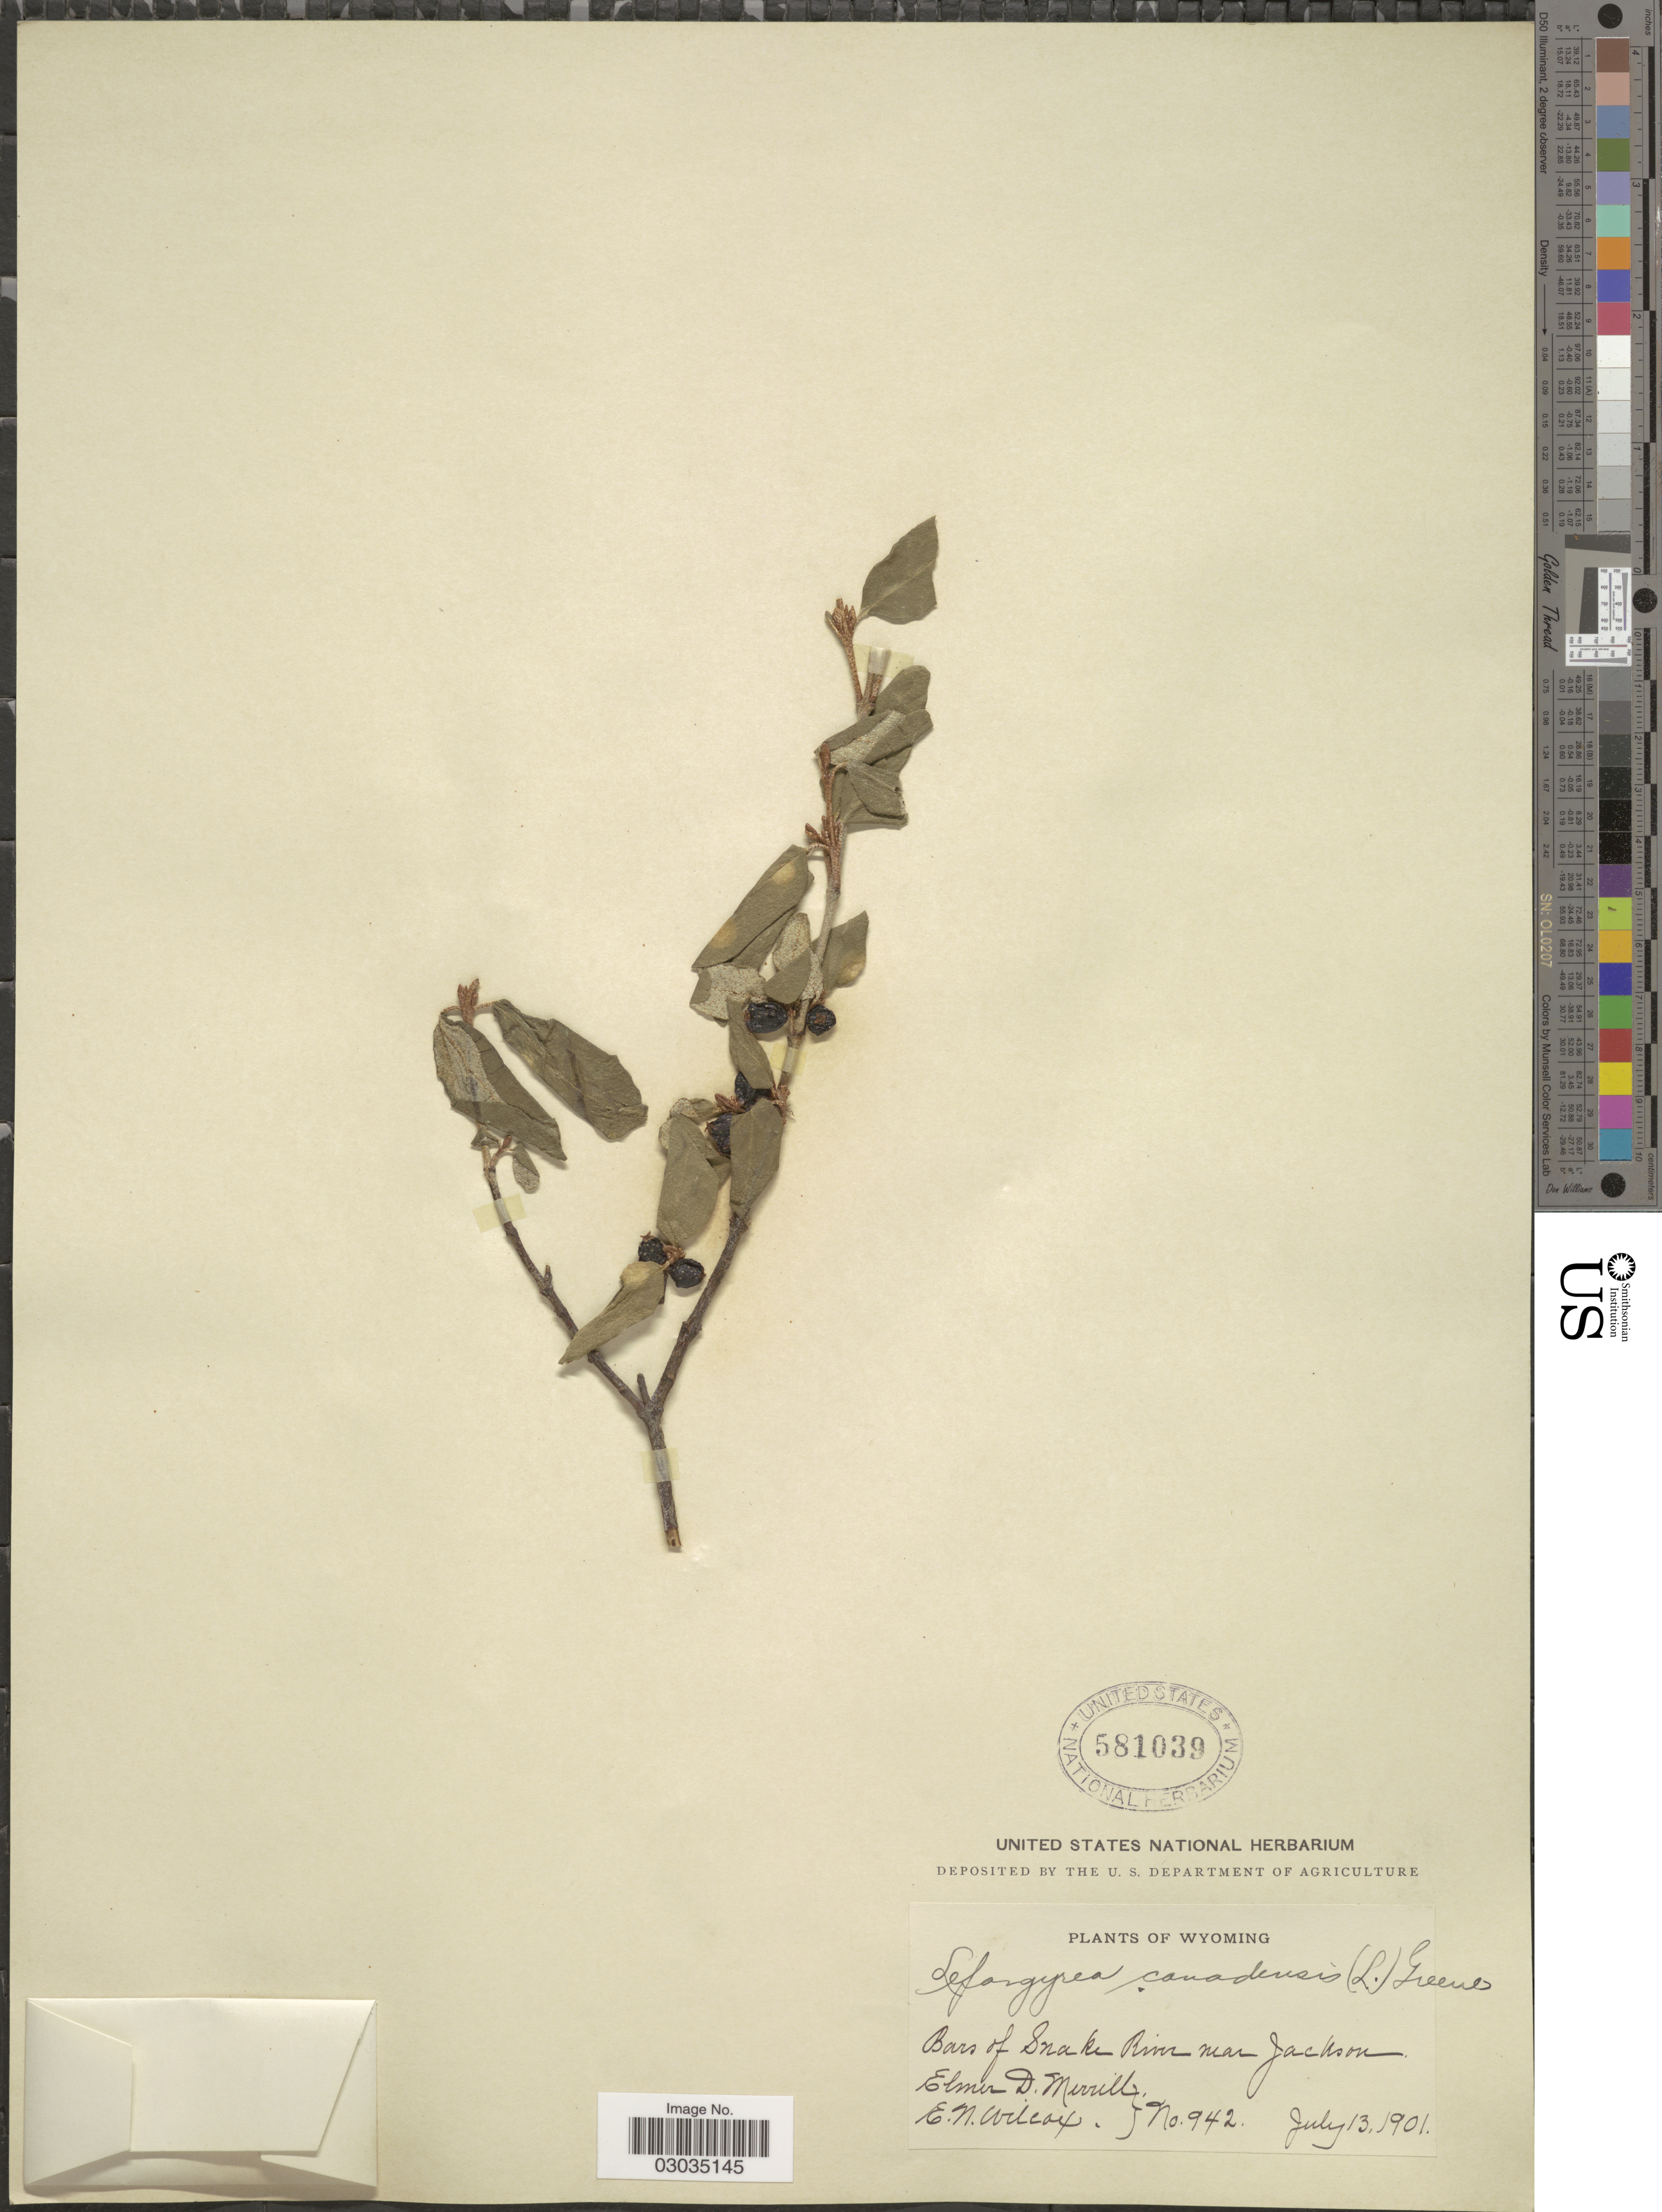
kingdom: Plantae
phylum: Tracheophyta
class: Magnoliopsida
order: Rosales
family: Elaeagnaceae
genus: Shepherdia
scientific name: Shepherdia canadensis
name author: (L.) Nutt.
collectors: E. D. Merrill & E. Wilcox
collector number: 942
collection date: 1901-07-13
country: United States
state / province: Wyoming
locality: Bars of Snake River near Jackson.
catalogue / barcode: US 581039